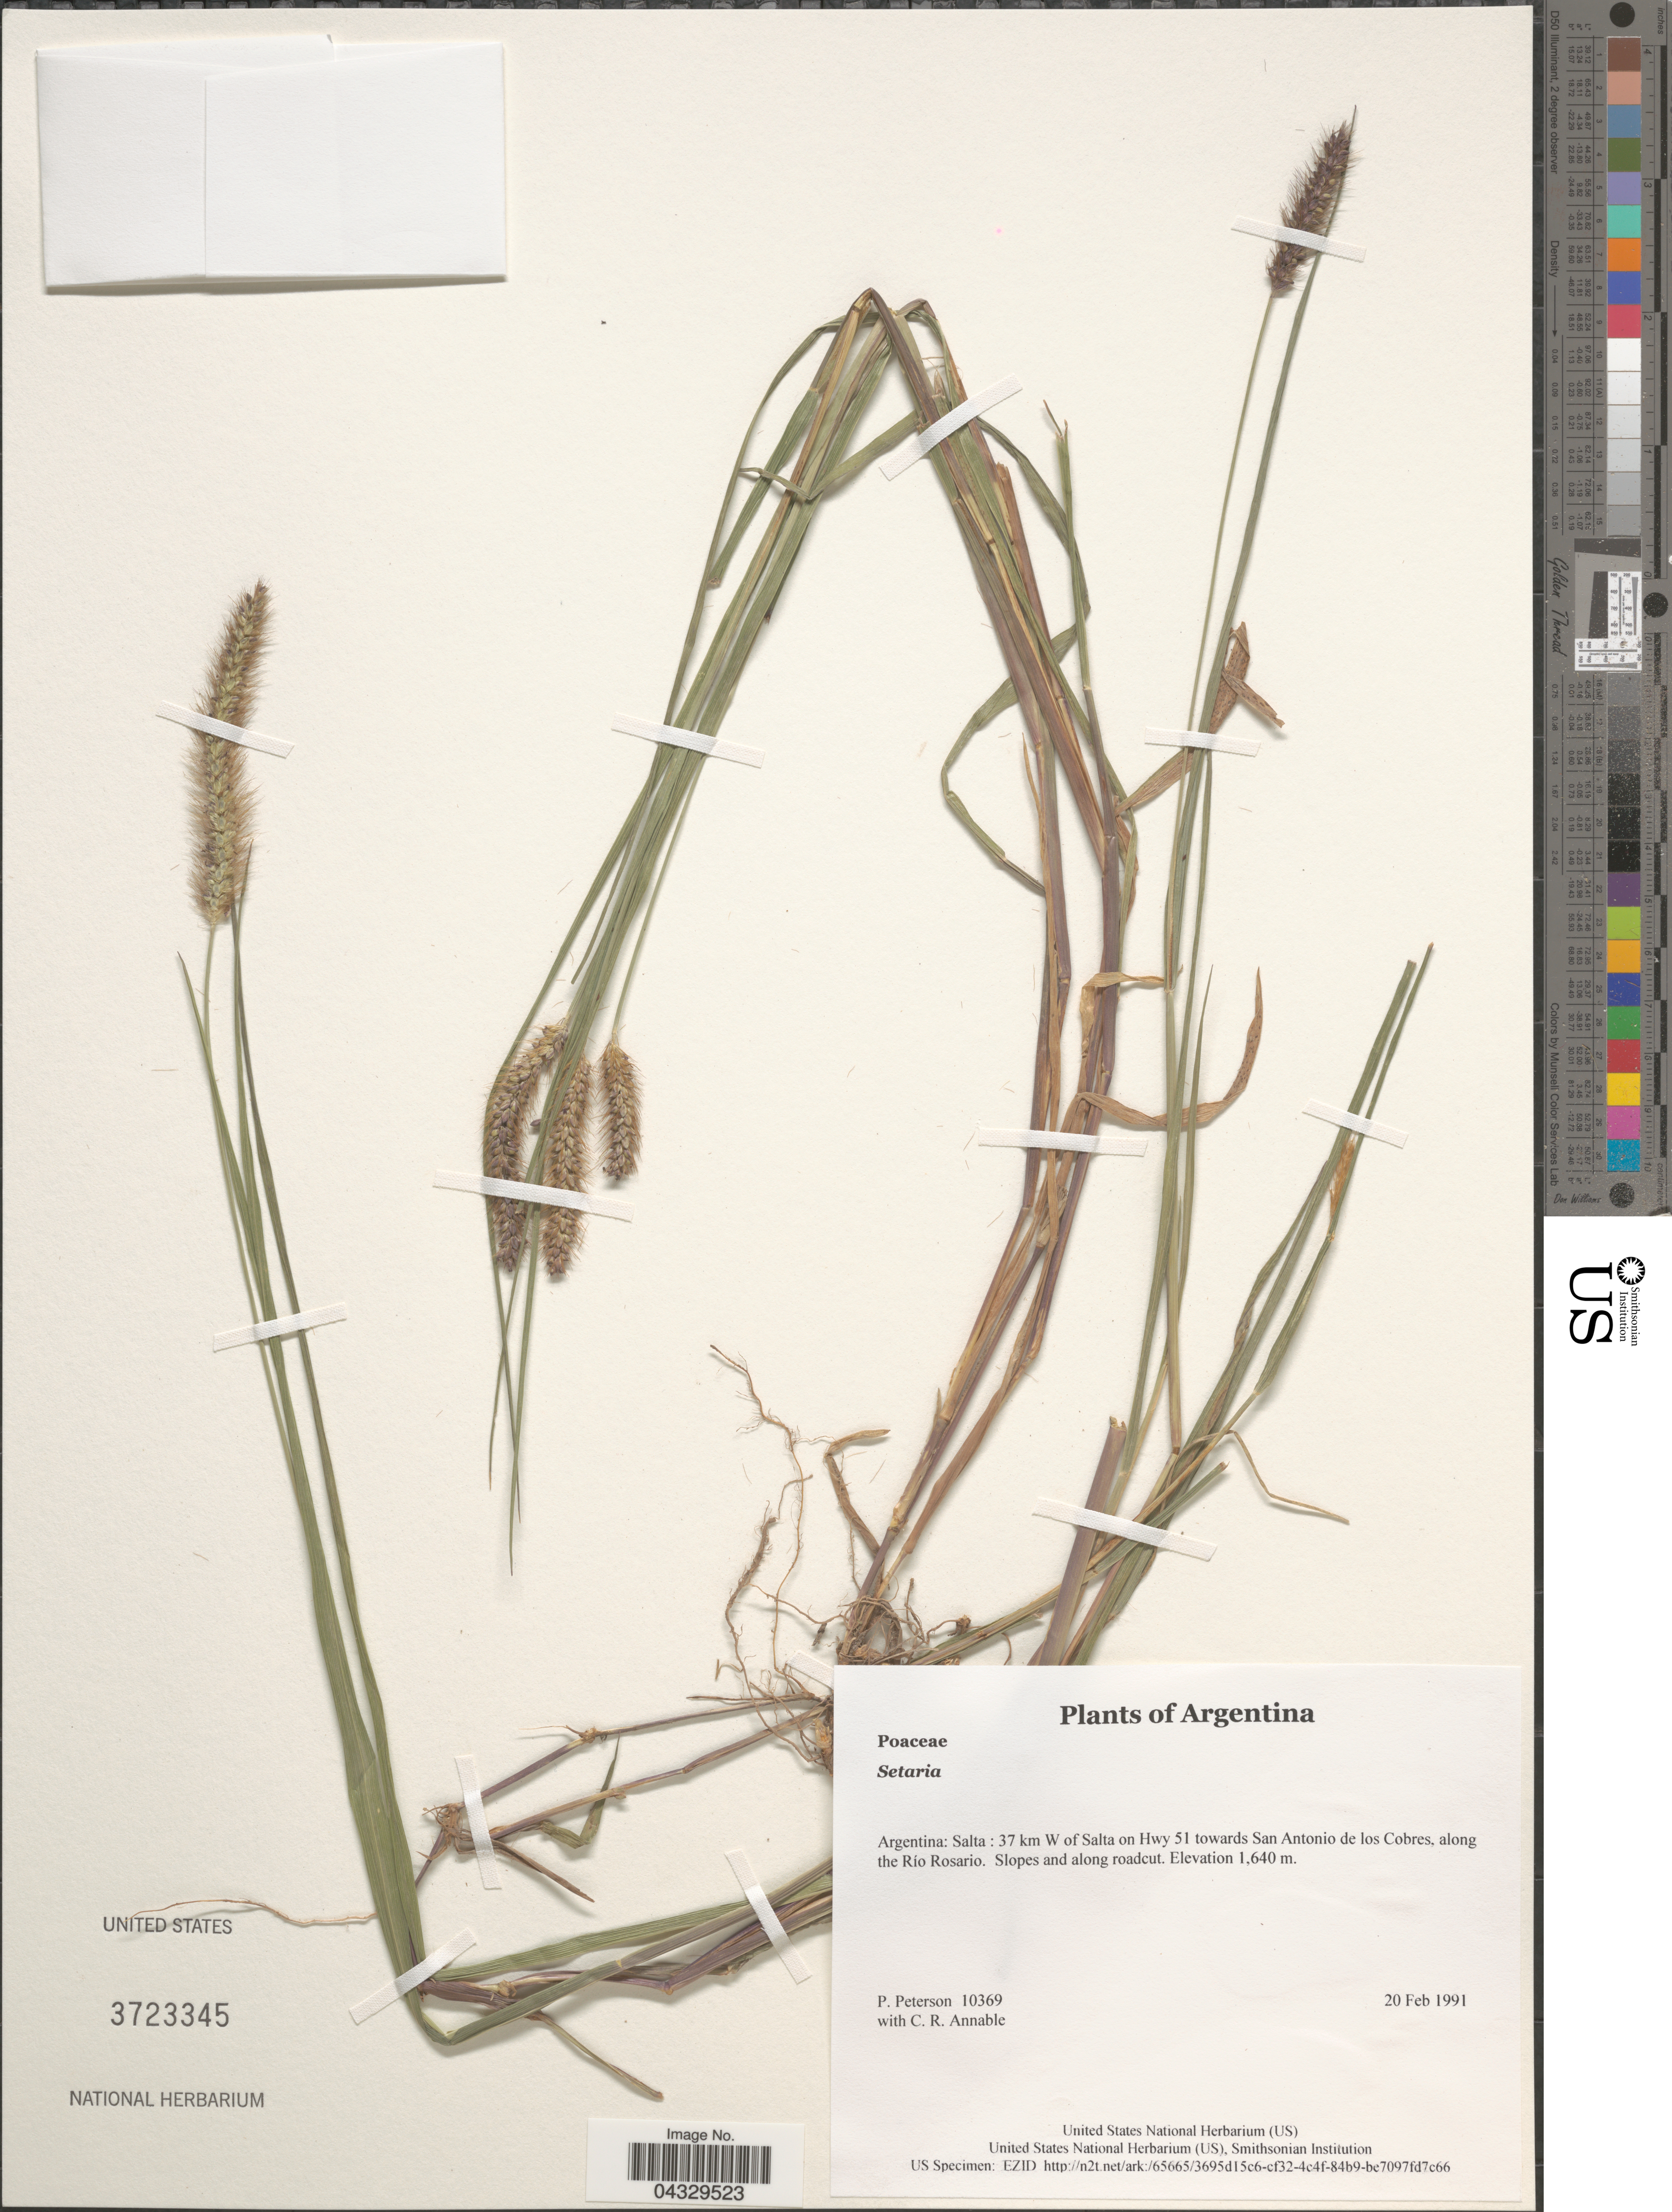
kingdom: Plantae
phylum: Tracheophyta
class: Liliopsida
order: Poales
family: Poaceae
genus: Setaria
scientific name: Setaria sp.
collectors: P. Peterson & C. R. Annable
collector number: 10369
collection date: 1991-02-20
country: Argentina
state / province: Salta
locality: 37 km W of Salta on Hwy 51 towards San Antonio de los Cobres, along the Río Rosario. Slopes and along roadcut.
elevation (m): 1640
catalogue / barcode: US 3723345